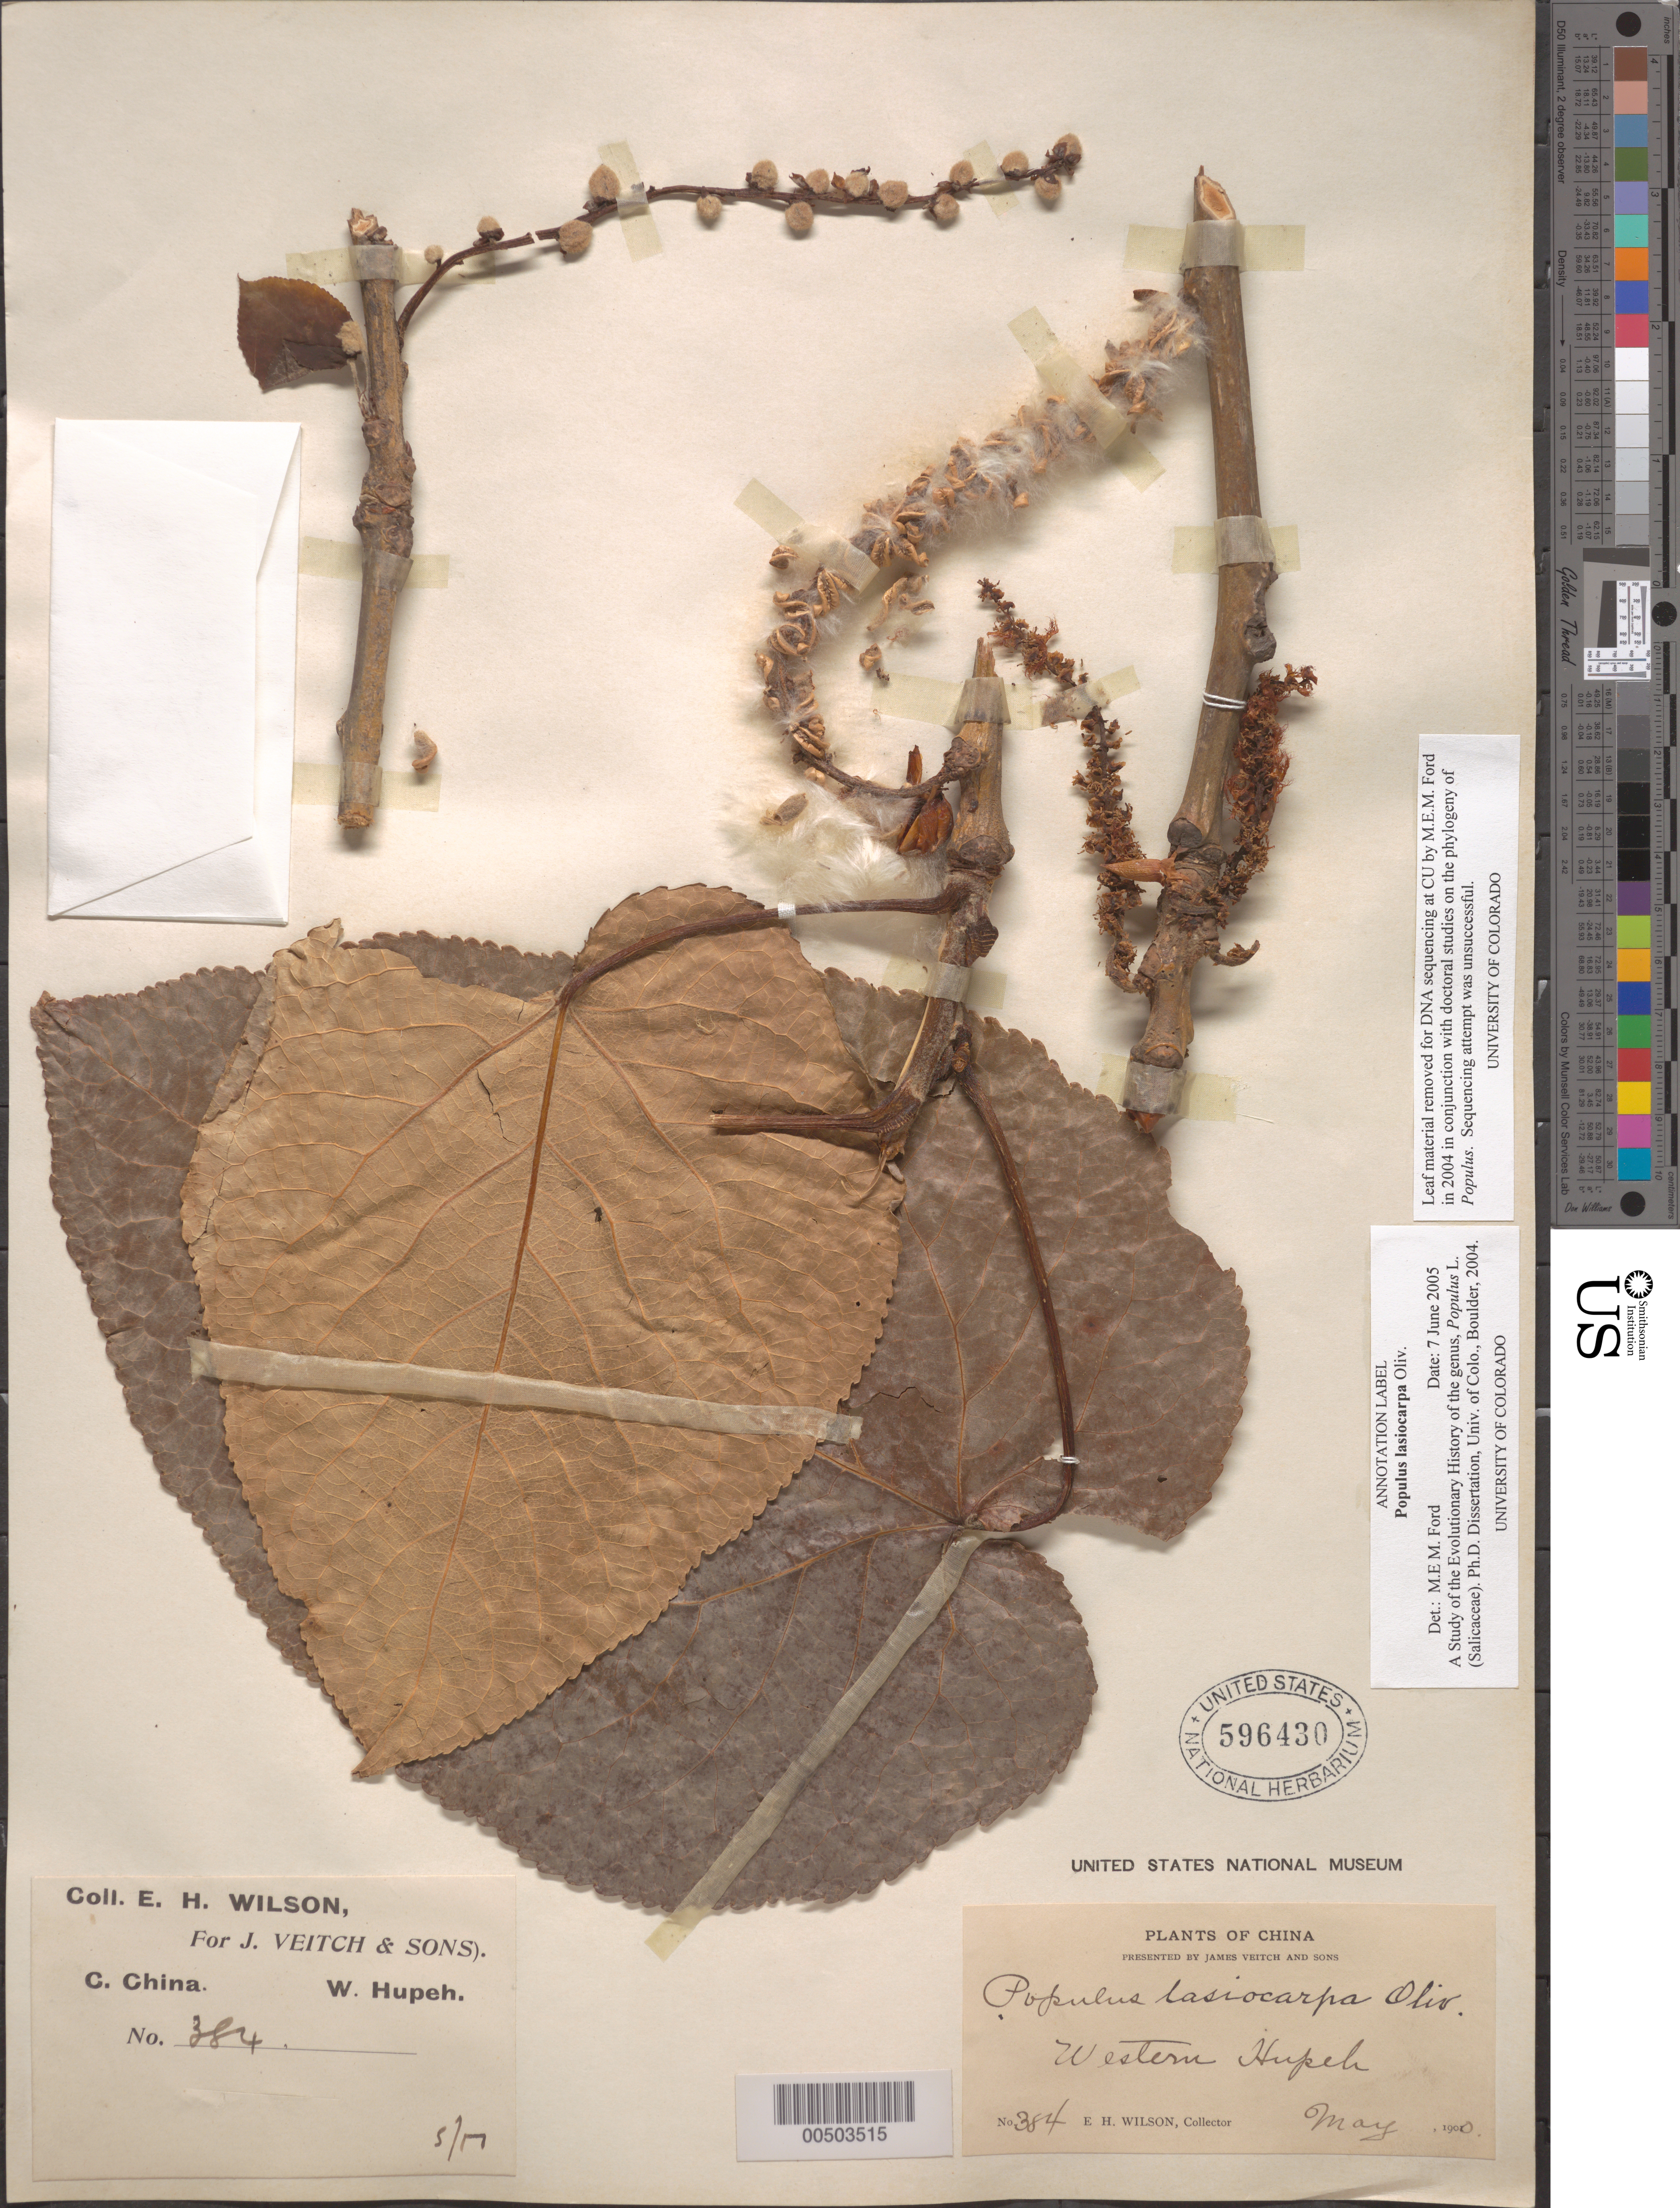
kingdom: Plantae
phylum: Tracheophyta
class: Magnoliopsida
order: Malpighiales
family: Salicaceae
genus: Populus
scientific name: Populus lasiocarpa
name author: Oliv.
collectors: E. H. Wilson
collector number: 384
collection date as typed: May 1900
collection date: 1900-05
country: China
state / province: Hubei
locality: Western Hupeh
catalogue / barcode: US 596430